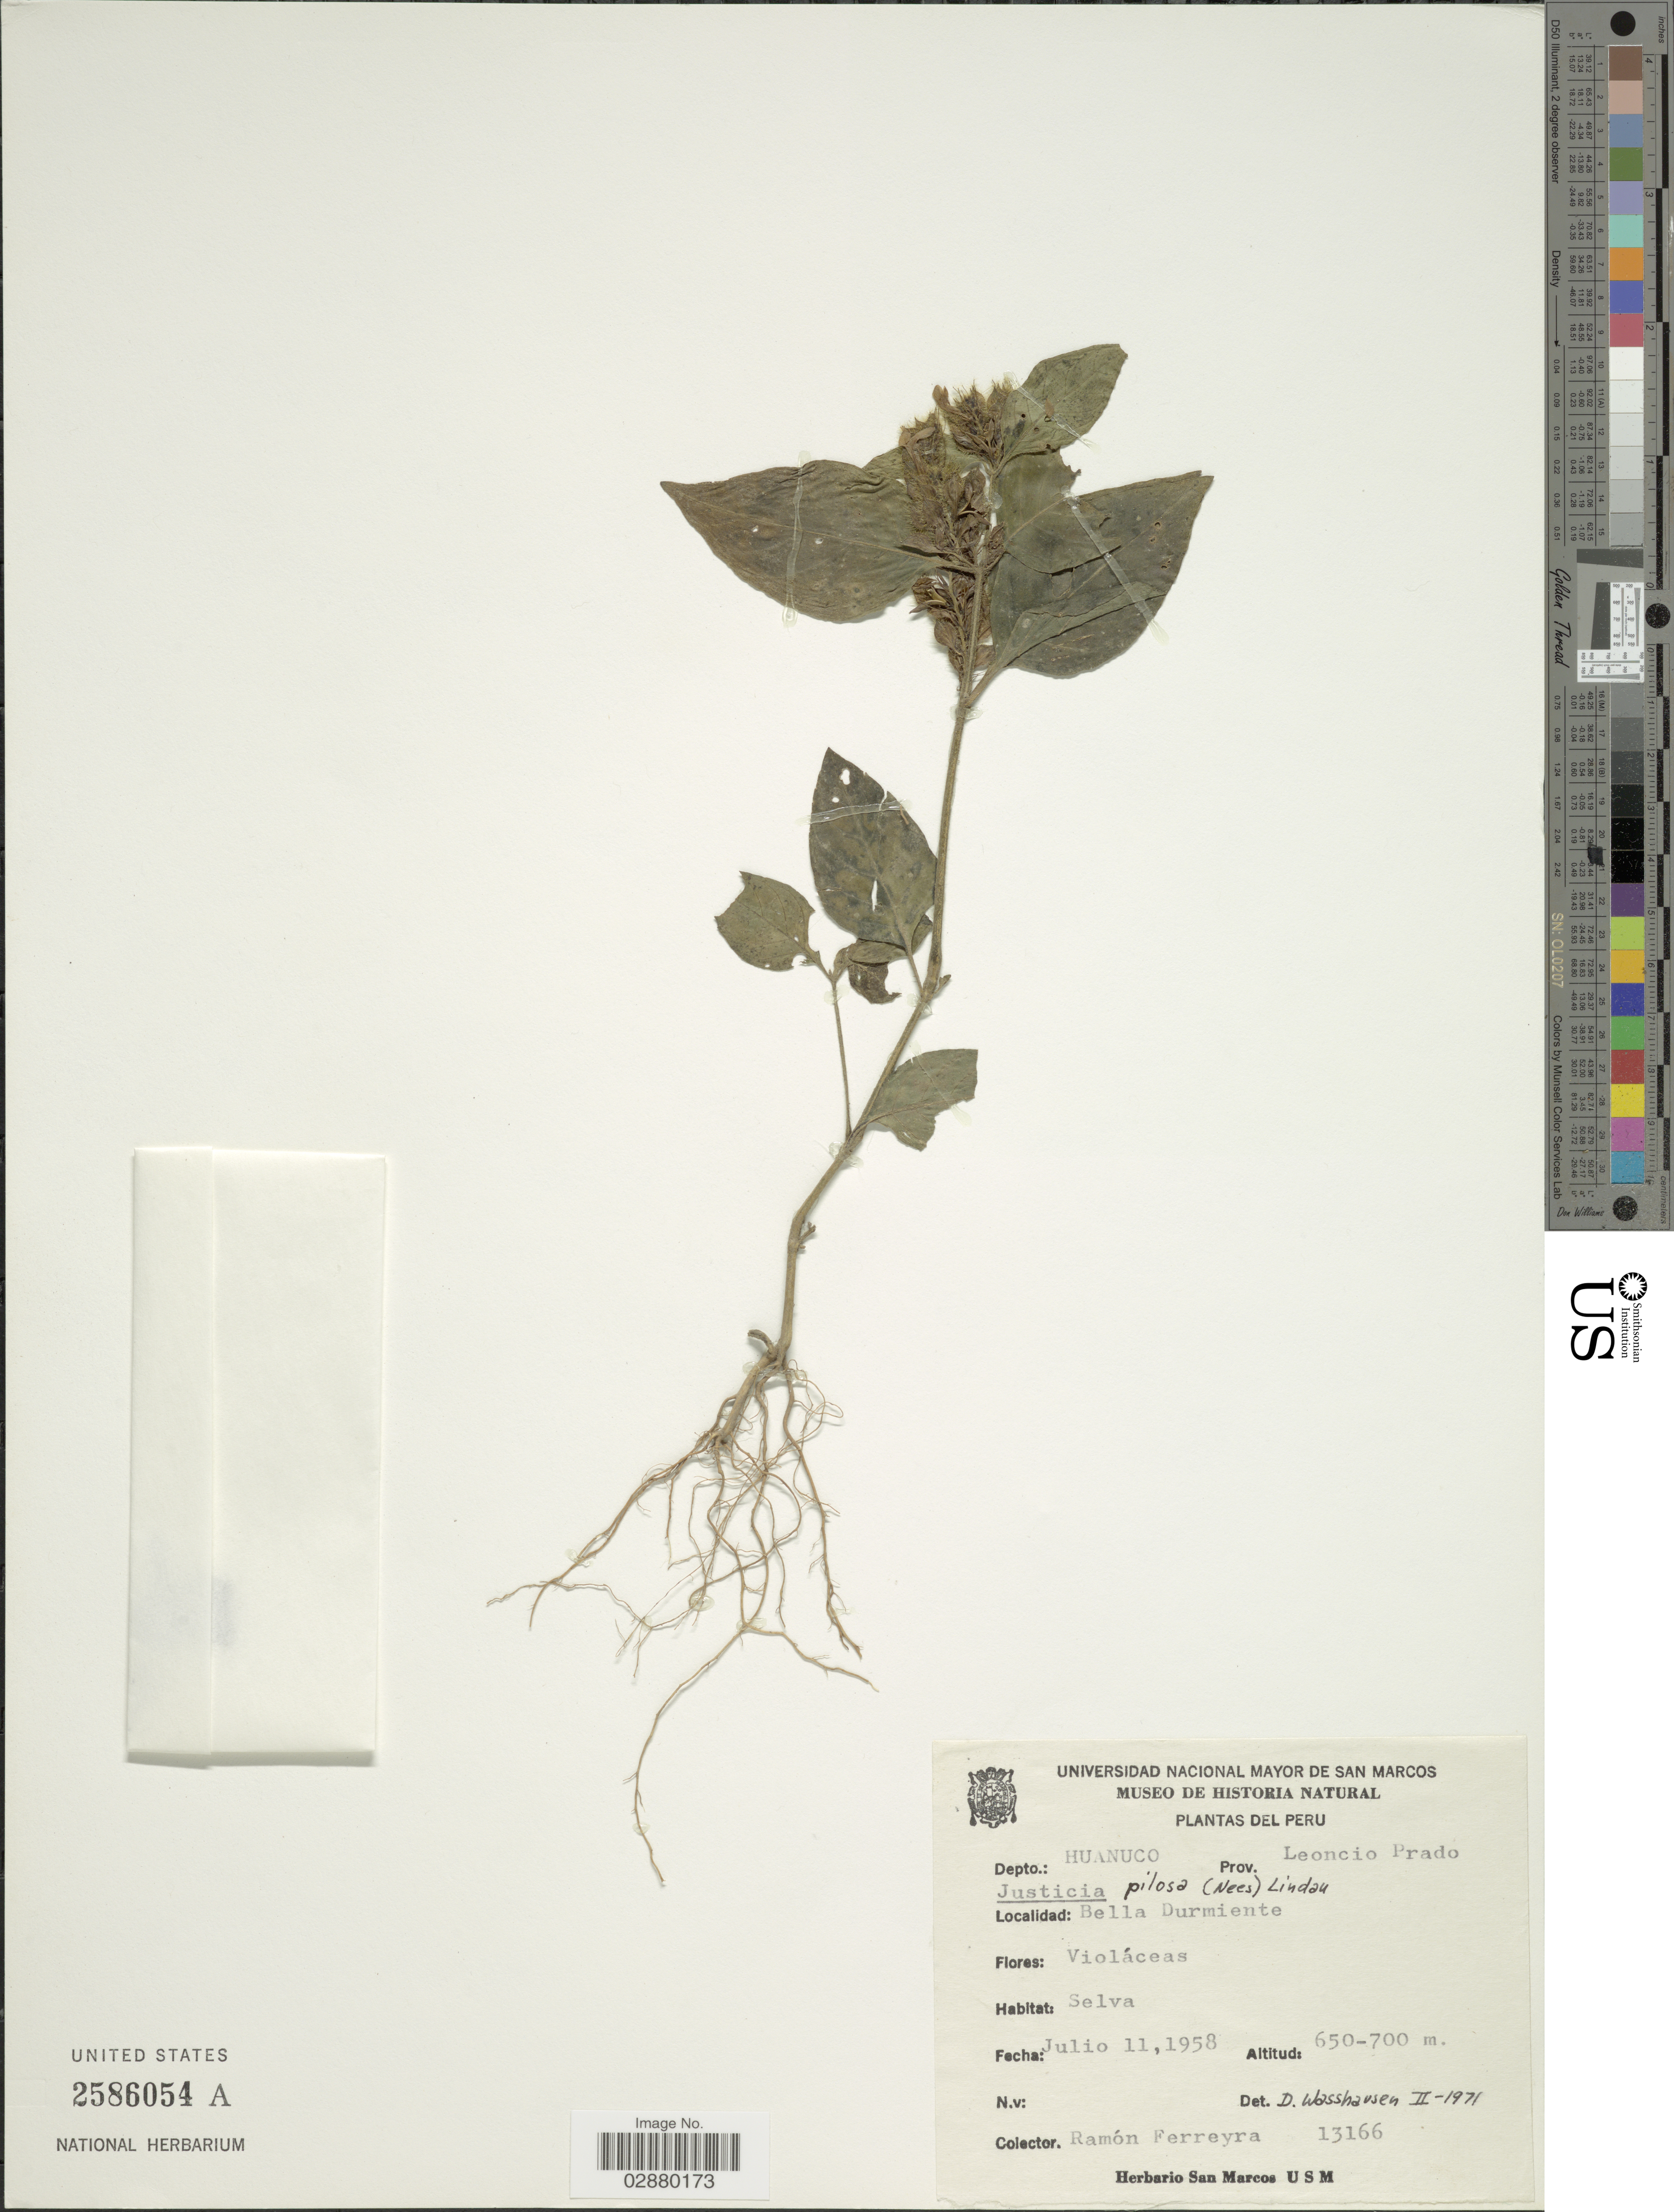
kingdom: Plantae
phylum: Tracheophyta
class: Magnoliopsida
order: Lamiales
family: Acanthaceae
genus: Justicia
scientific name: Justicia pilosa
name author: (Ruiz ex Nees) Lindau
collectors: R. A. Ferreyra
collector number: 13166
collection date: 1958-07-11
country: Peru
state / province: Huánuco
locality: Depto. Huanuco, Prov. Leoncio Prado, Bella Durmiente.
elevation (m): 650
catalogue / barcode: US 2586054A